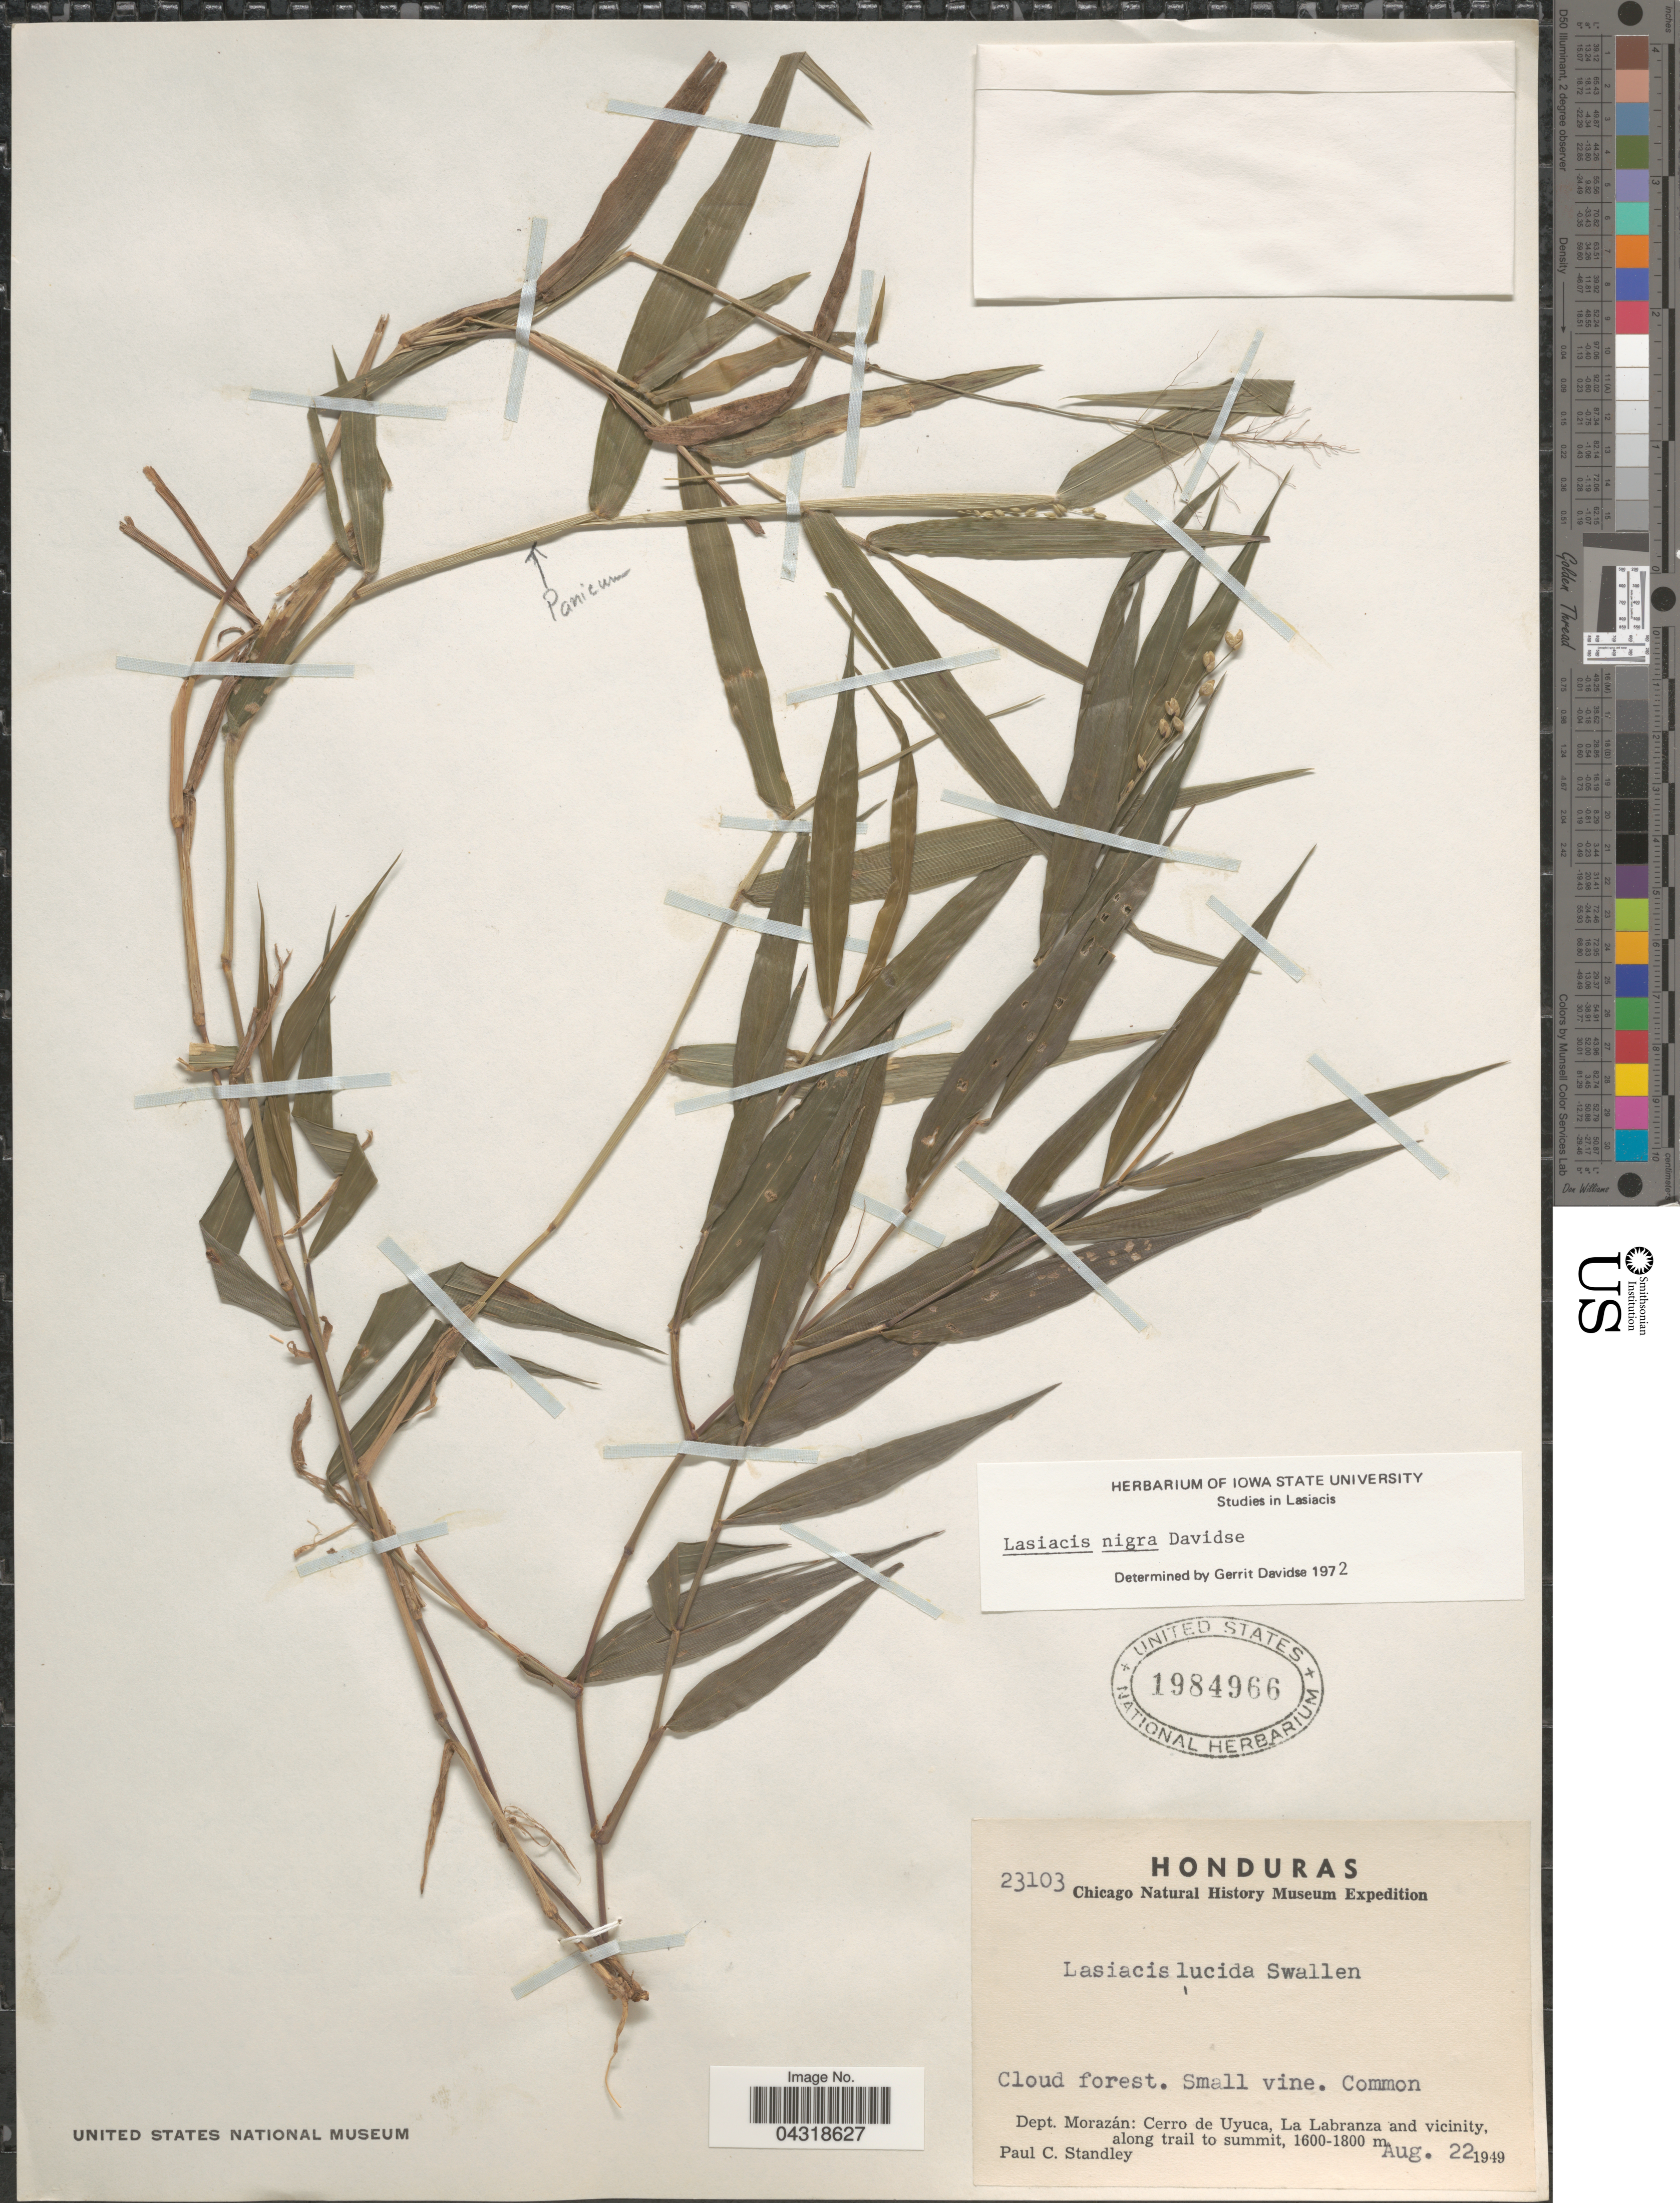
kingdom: Plantae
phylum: Tracheophyta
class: Liliopsida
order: Poales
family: Poaceae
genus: Lasiacis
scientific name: Lasiacis nigra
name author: Davidse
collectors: P. C. Standley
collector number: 23103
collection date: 1949-08-22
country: Honduras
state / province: Fco. Morazán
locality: Chicago Natural History Museum Expedition. Dept. Morazán: Cerro de Uyuca, La Labranza and vicinity, along trail to summit.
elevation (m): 1600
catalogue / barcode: US 1984966